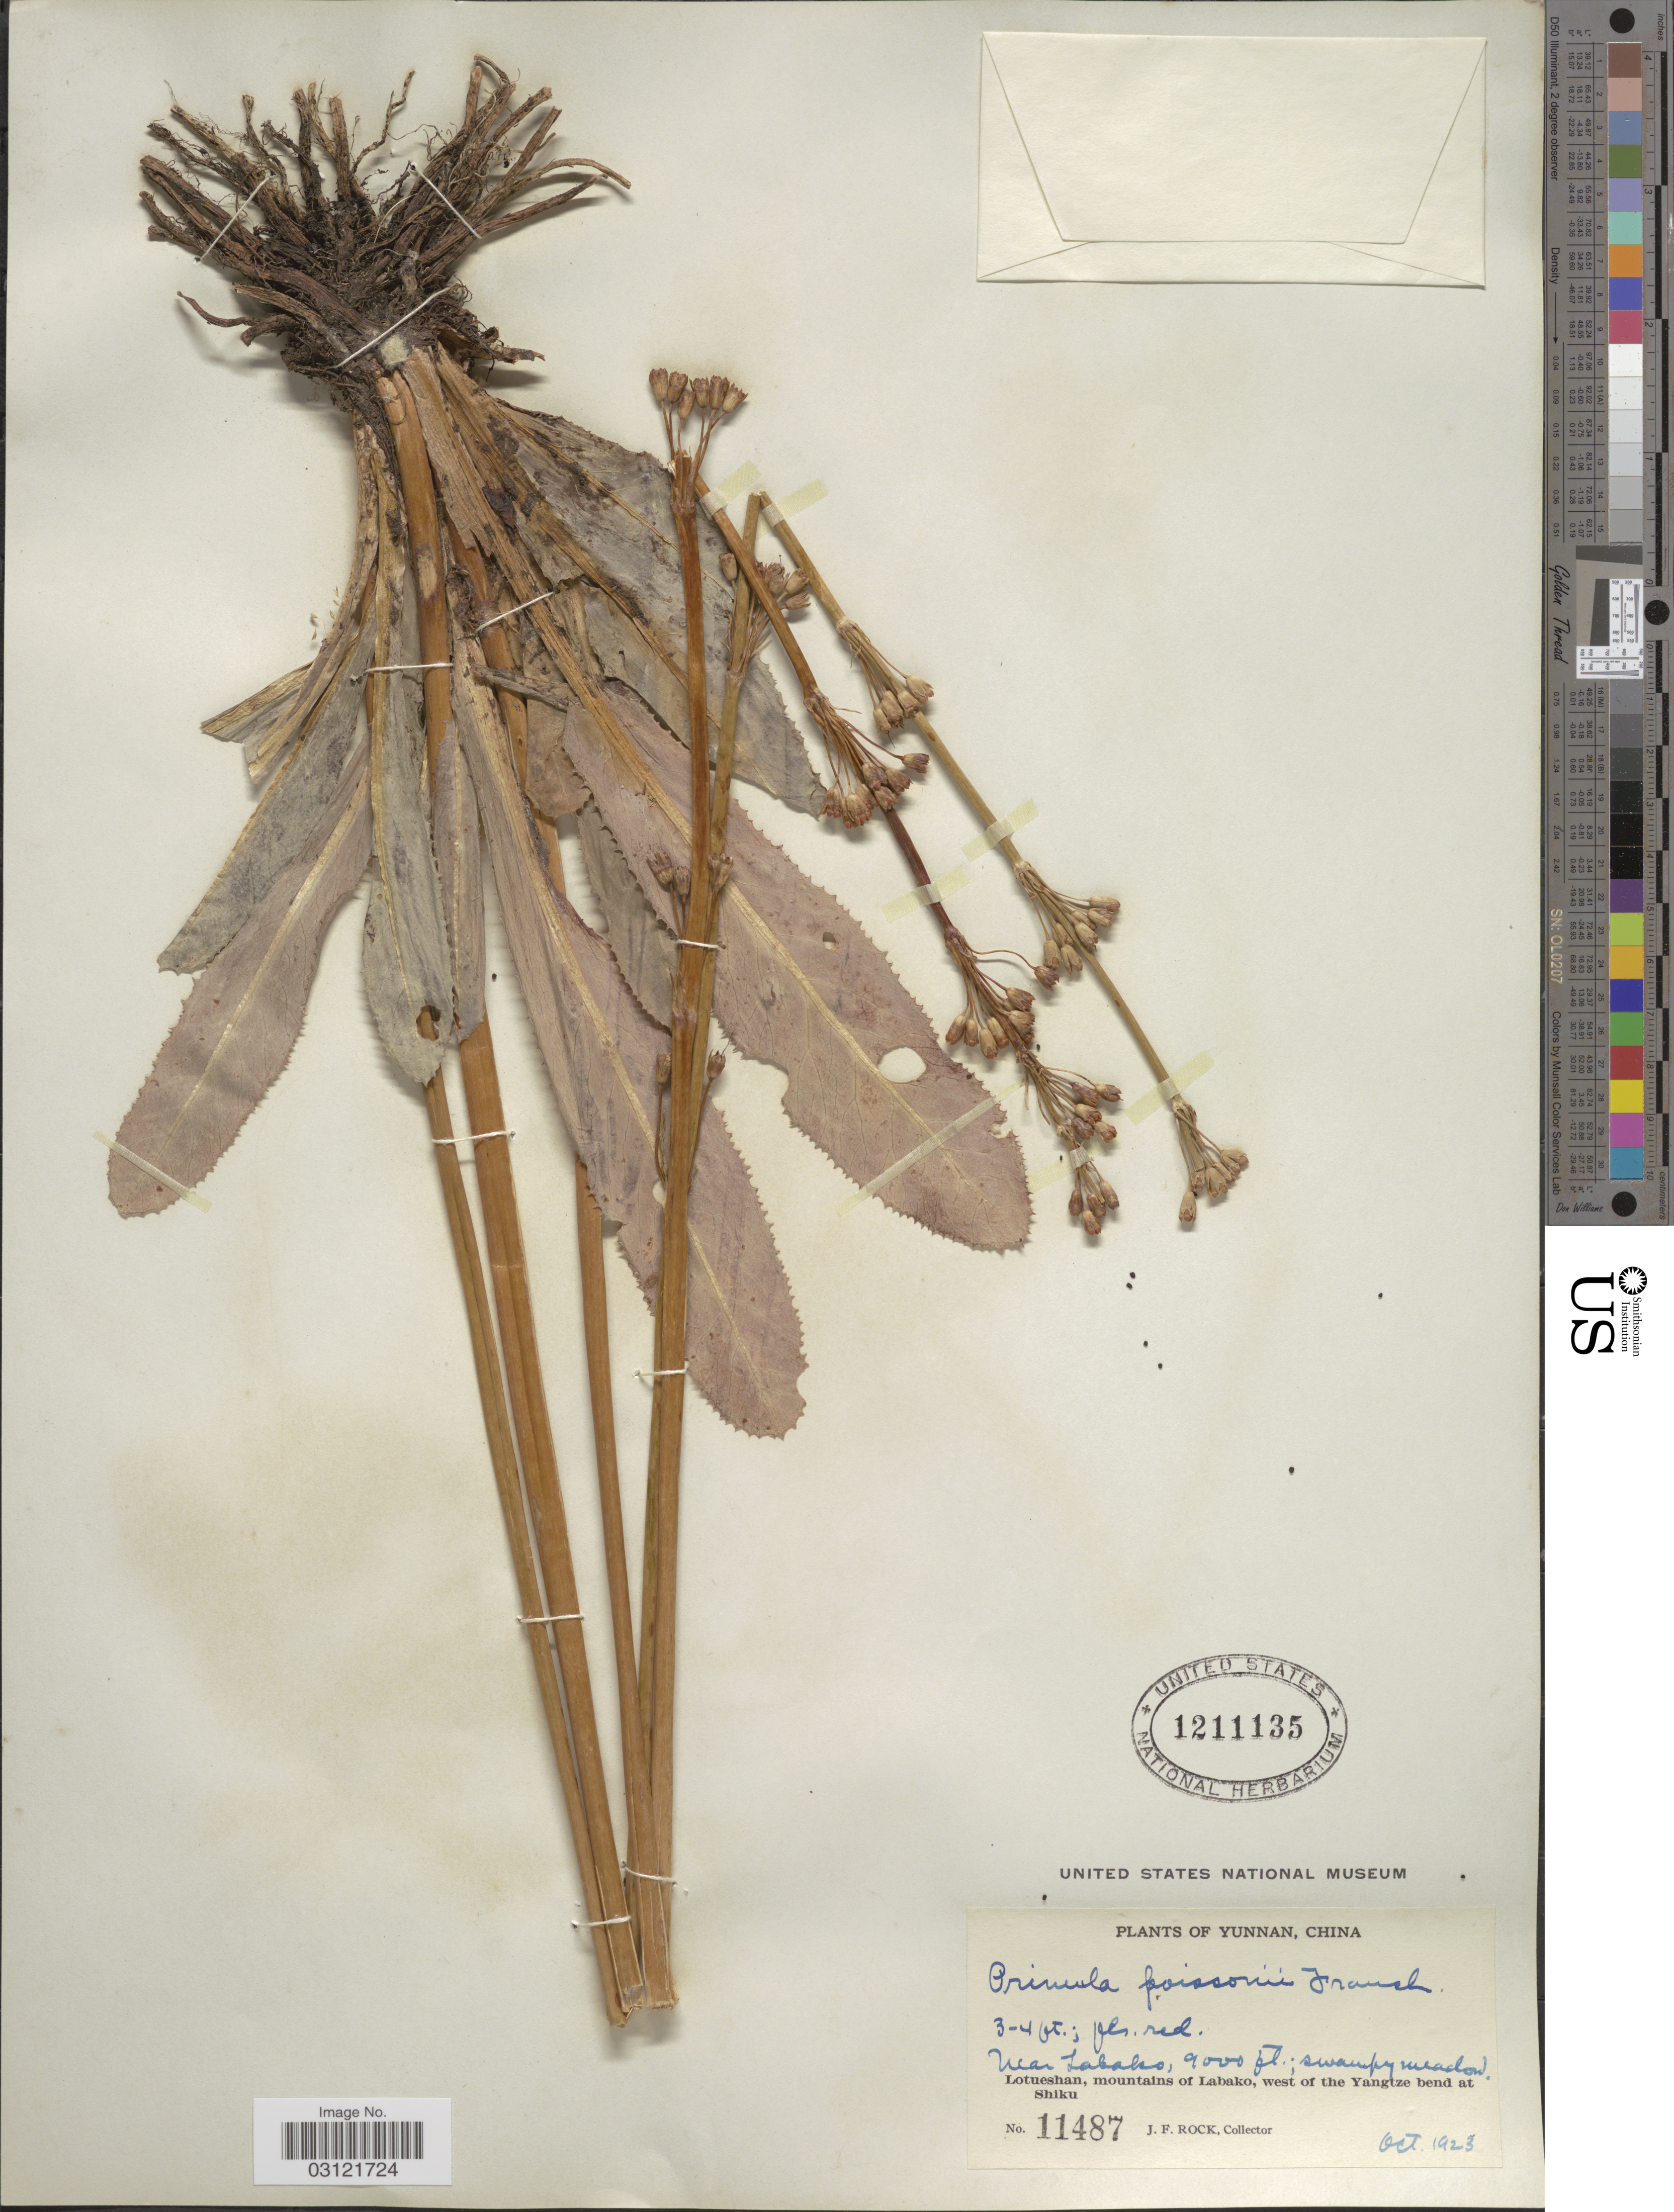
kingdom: Plantae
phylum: Tracheophyta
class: Magnoliopsida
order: Ericales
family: Primulaceae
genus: Primula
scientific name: Primula poissonii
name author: Franch.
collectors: J. Rock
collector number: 11487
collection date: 1923-10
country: China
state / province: Yunnan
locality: Near Labako, Lotueshan, mountains of Labako, west of the Yangtze bend at Shiku.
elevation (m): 2743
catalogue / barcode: US 1211135